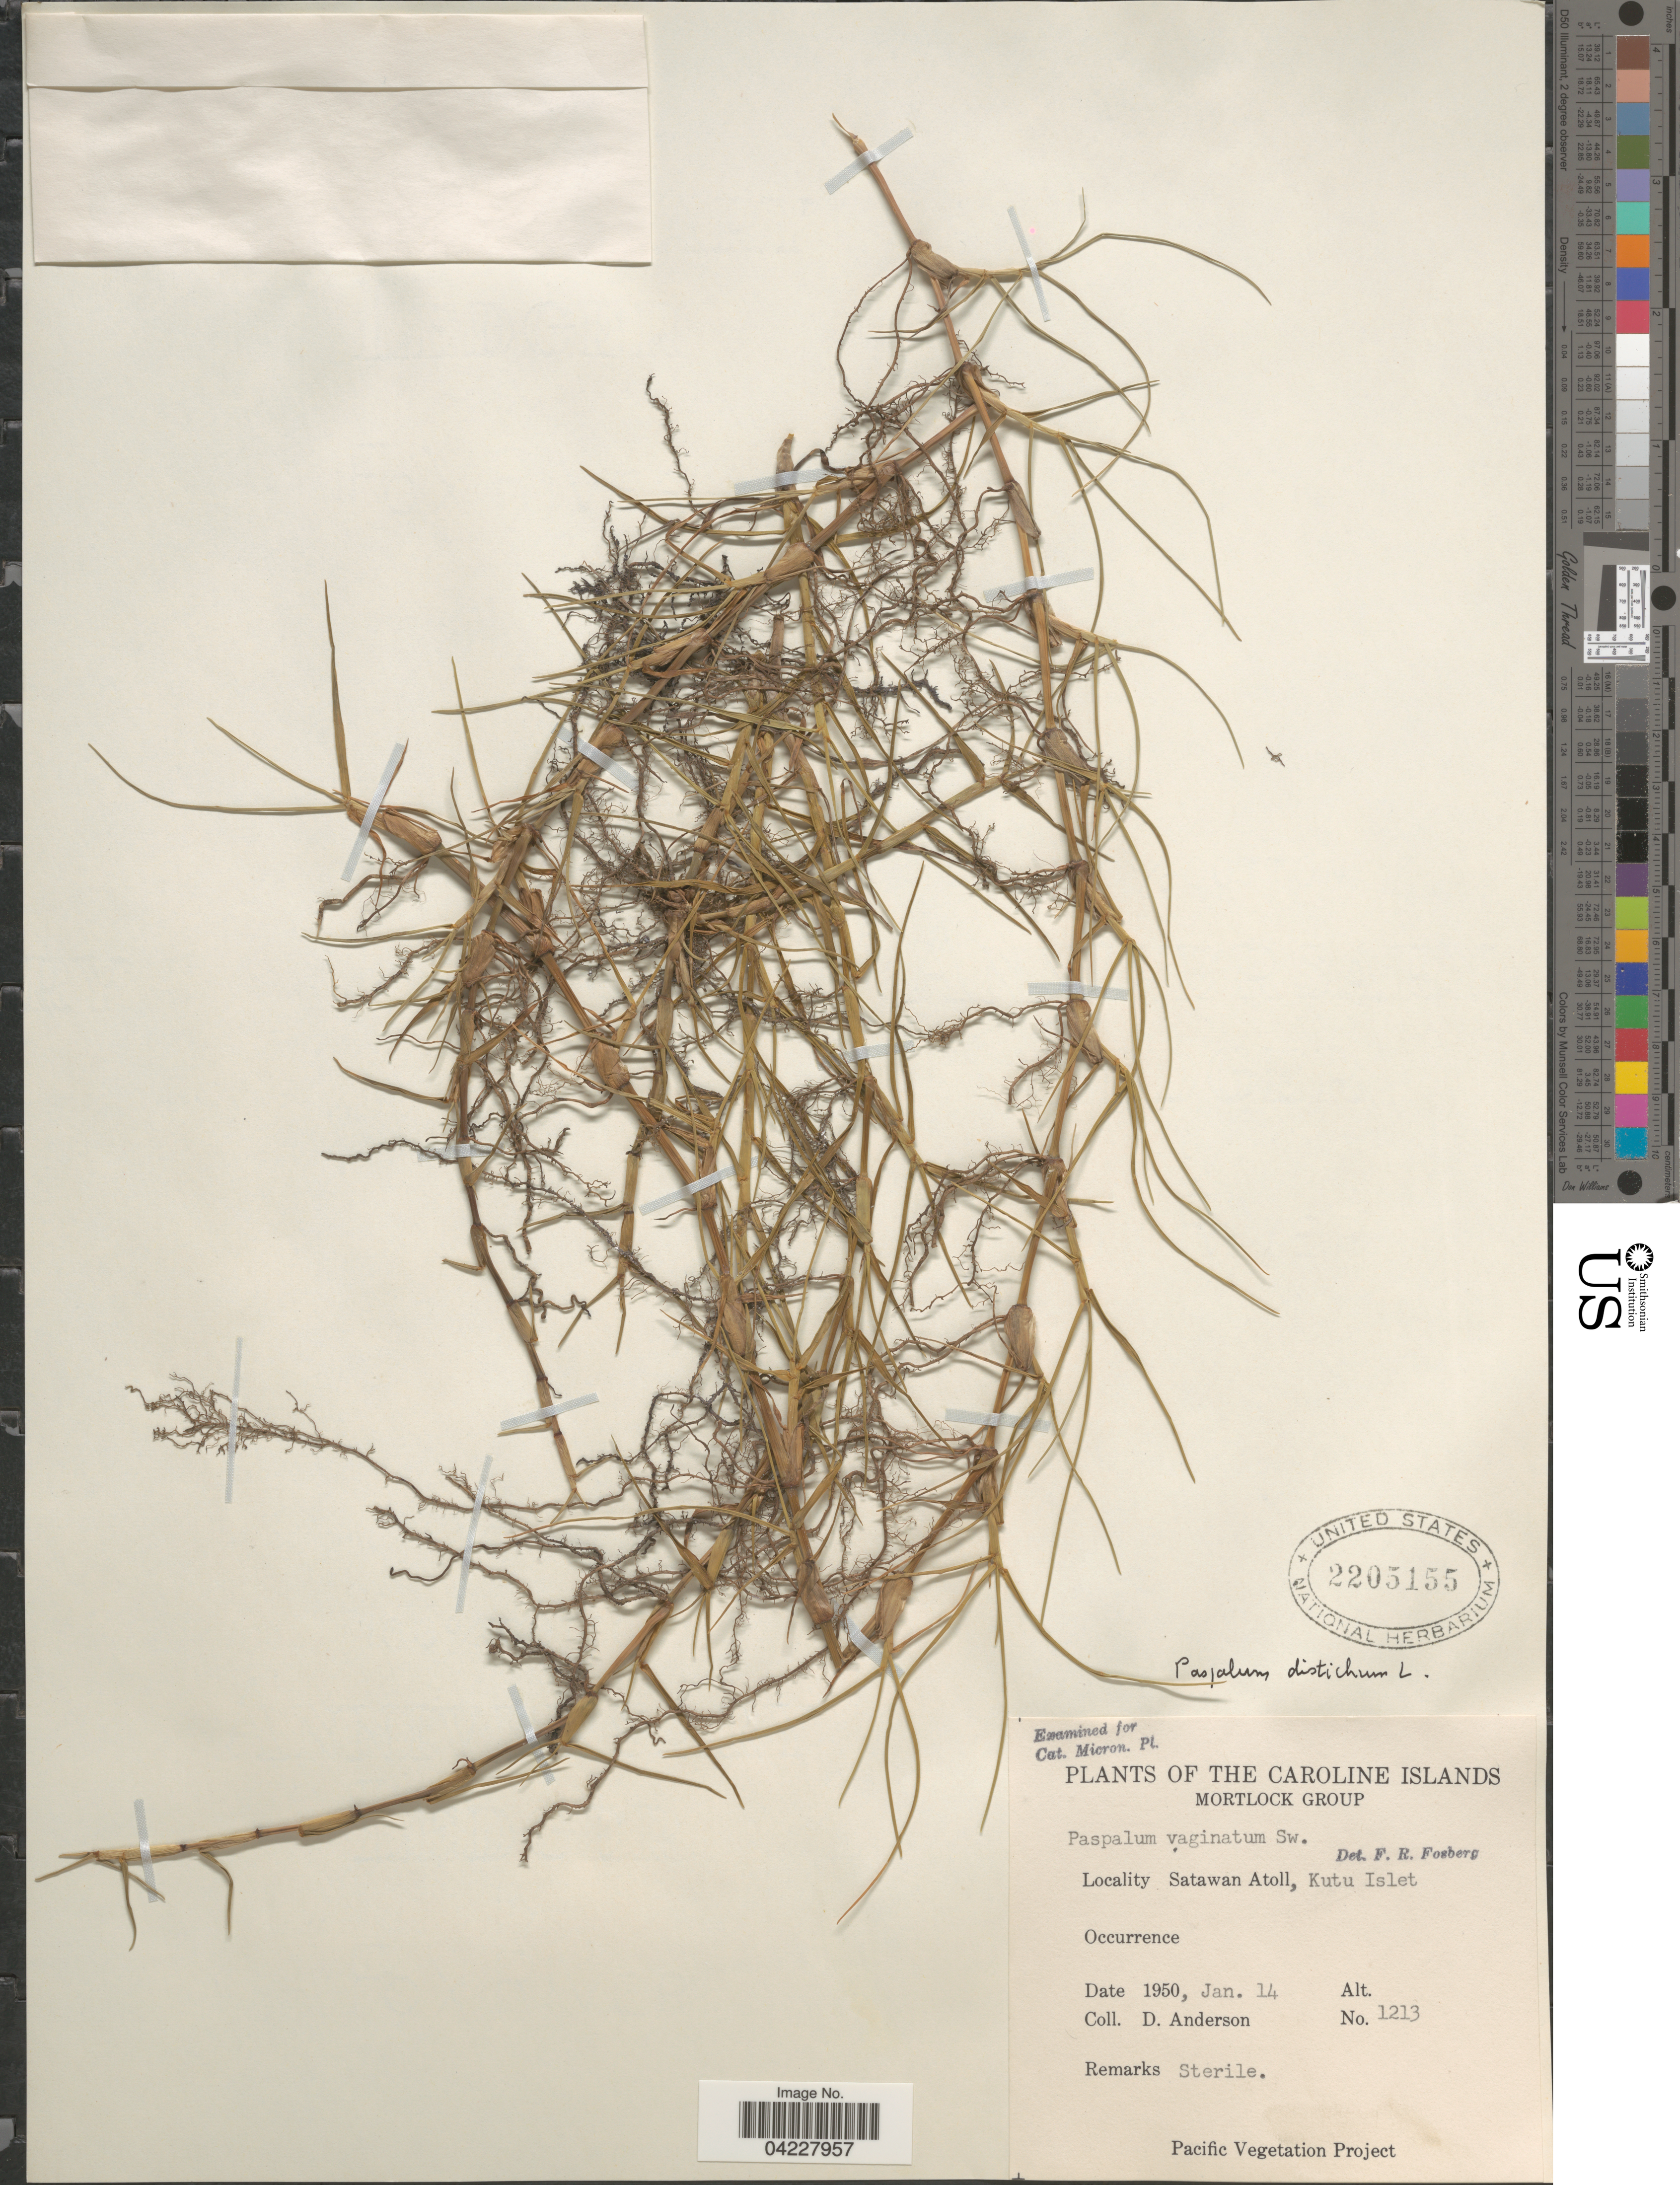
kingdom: Plantae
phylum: Tracheophyta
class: Liliopsida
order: Poales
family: Poaceae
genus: Paspalum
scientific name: Paspalum distichum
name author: L.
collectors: D. Anderson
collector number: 1213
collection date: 1950-01-14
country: Micronesia, Federated States of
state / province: Truk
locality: The Caroline Islands. Mortlock Group. Satawan Atoll, Kutu Islet.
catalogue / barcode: US 2205155